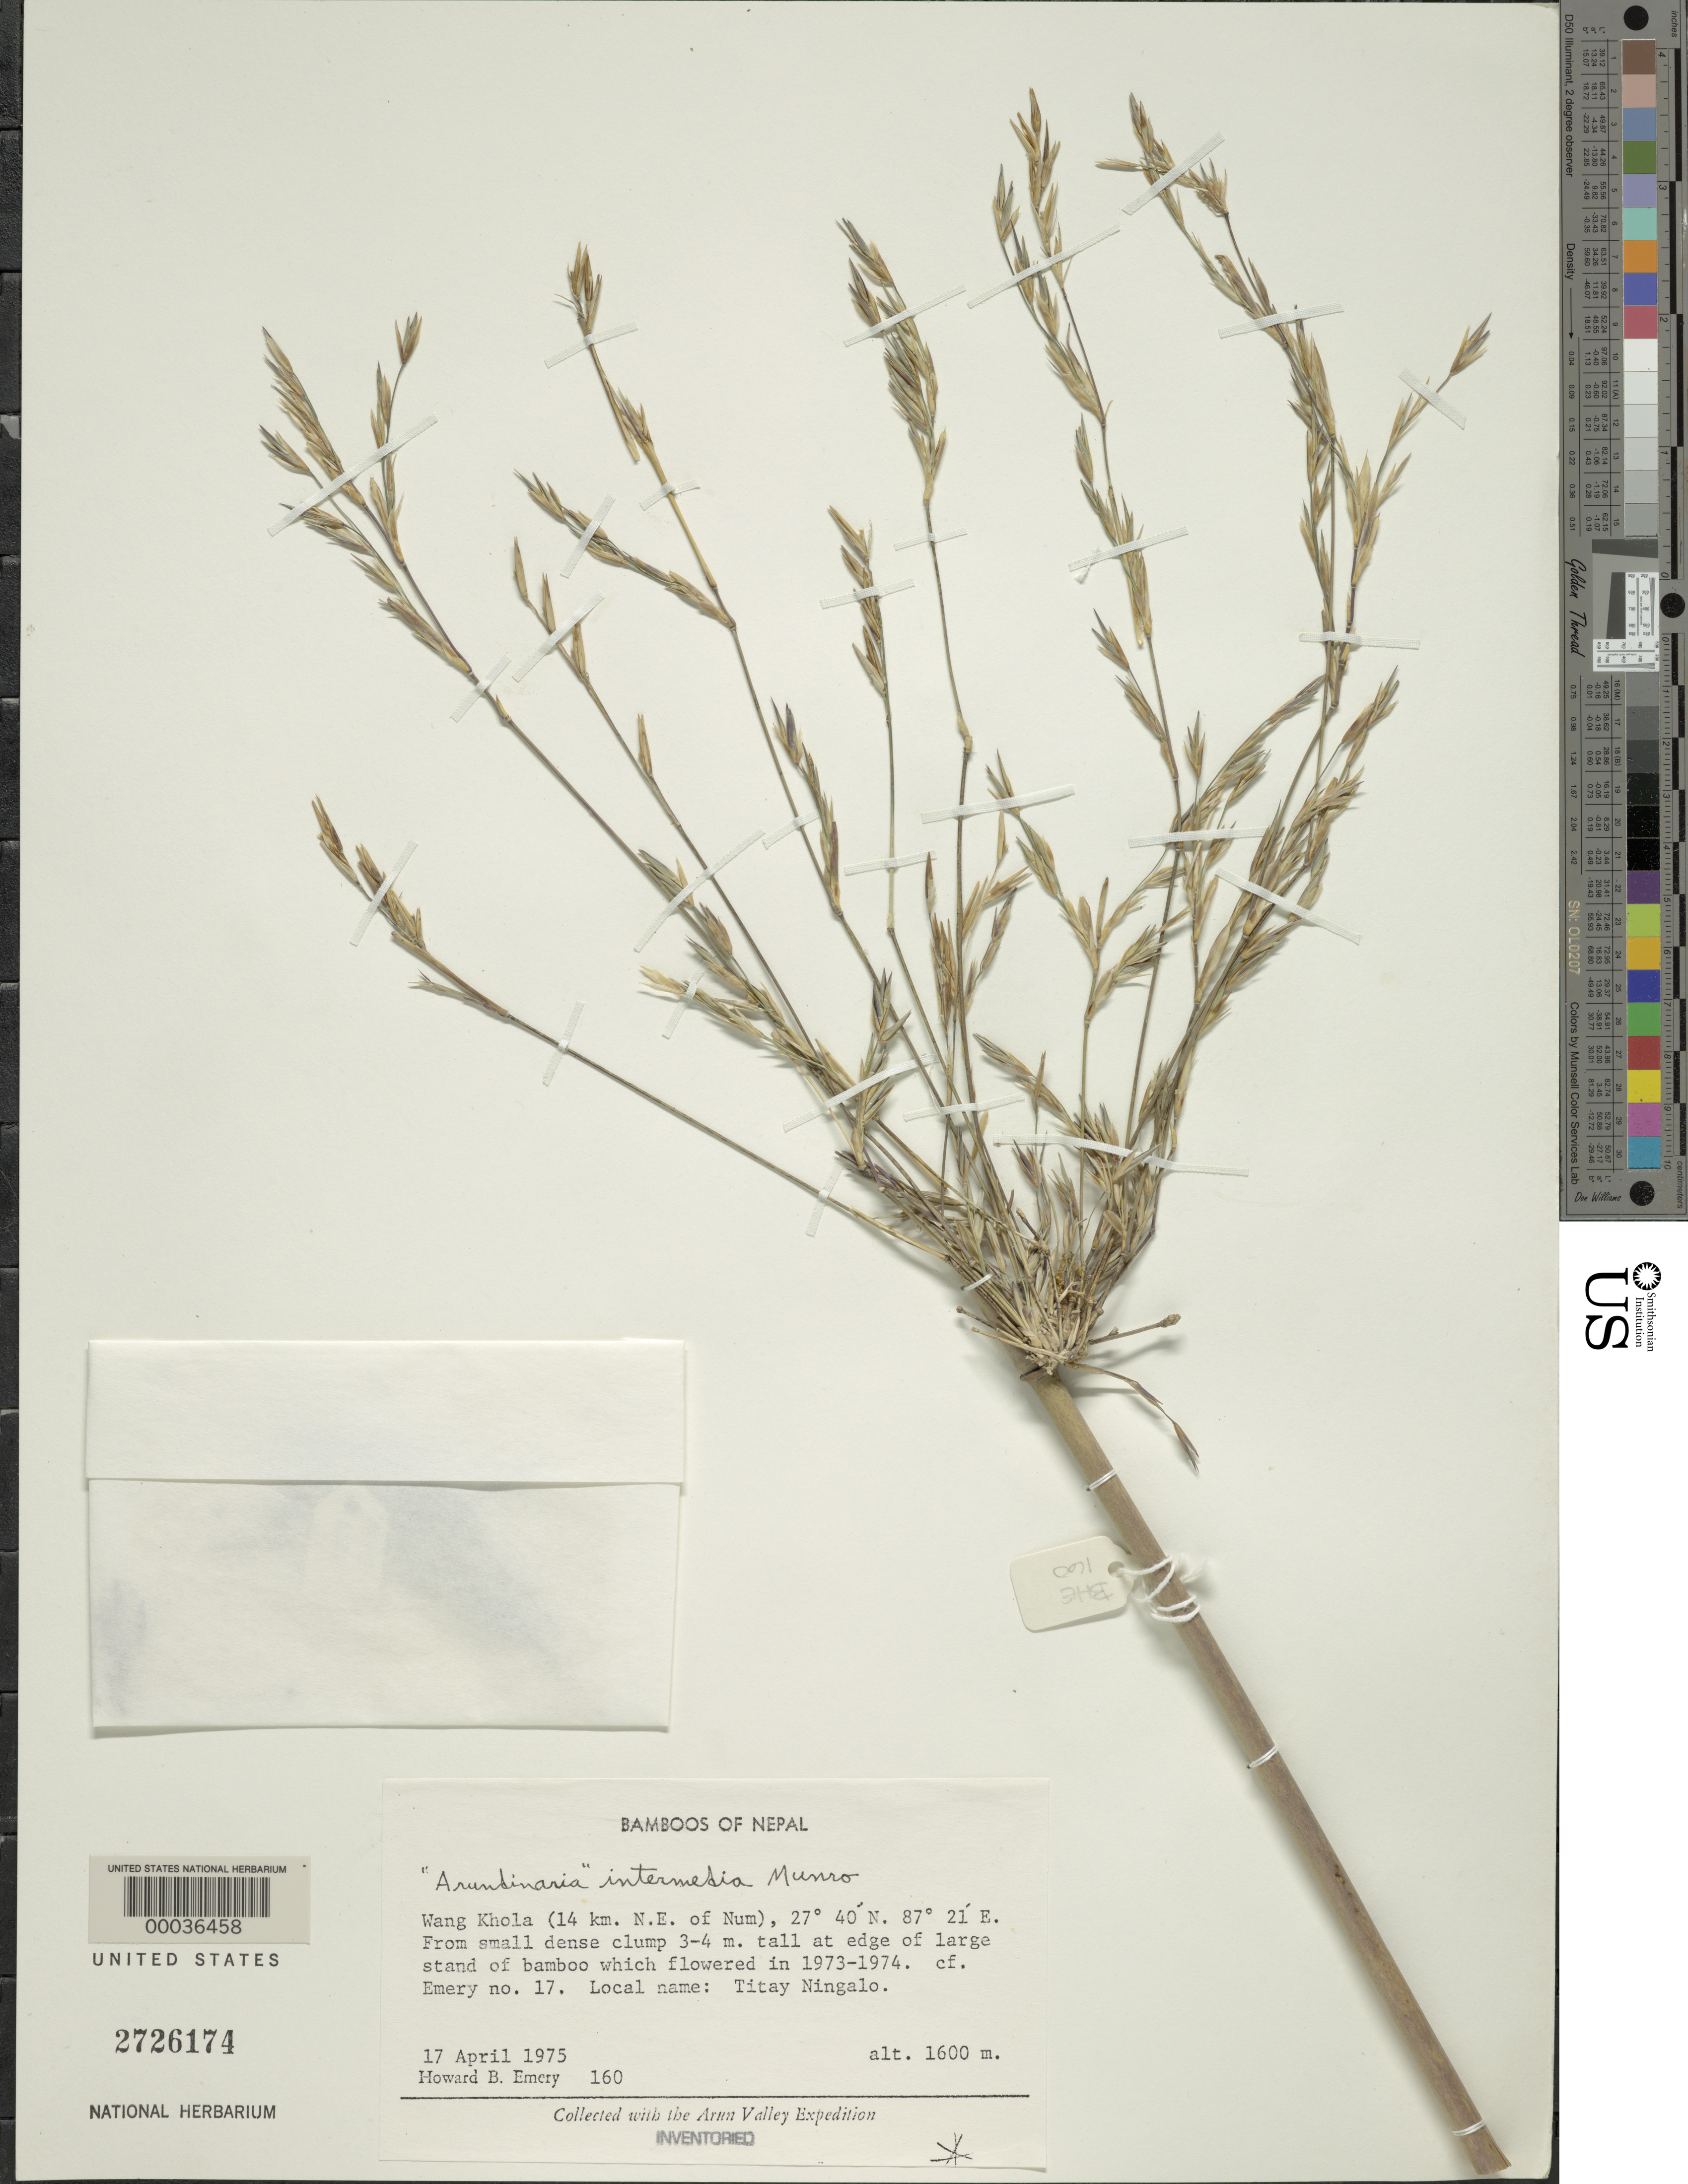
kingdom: Plantae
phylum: Tracheophyta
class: Liliopsida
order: Poales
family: Poaceae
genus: Drepanostachyum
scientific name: Drepanostachyum intermedium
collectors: H. B. Emery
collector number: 160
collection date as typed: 17 Apr 1975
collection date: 1975-04-17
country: Nepal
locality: Wang Khola (14 km ne of num), lat 27 40'n: long 87 21'e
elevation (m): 1600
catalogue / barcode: US 2726174